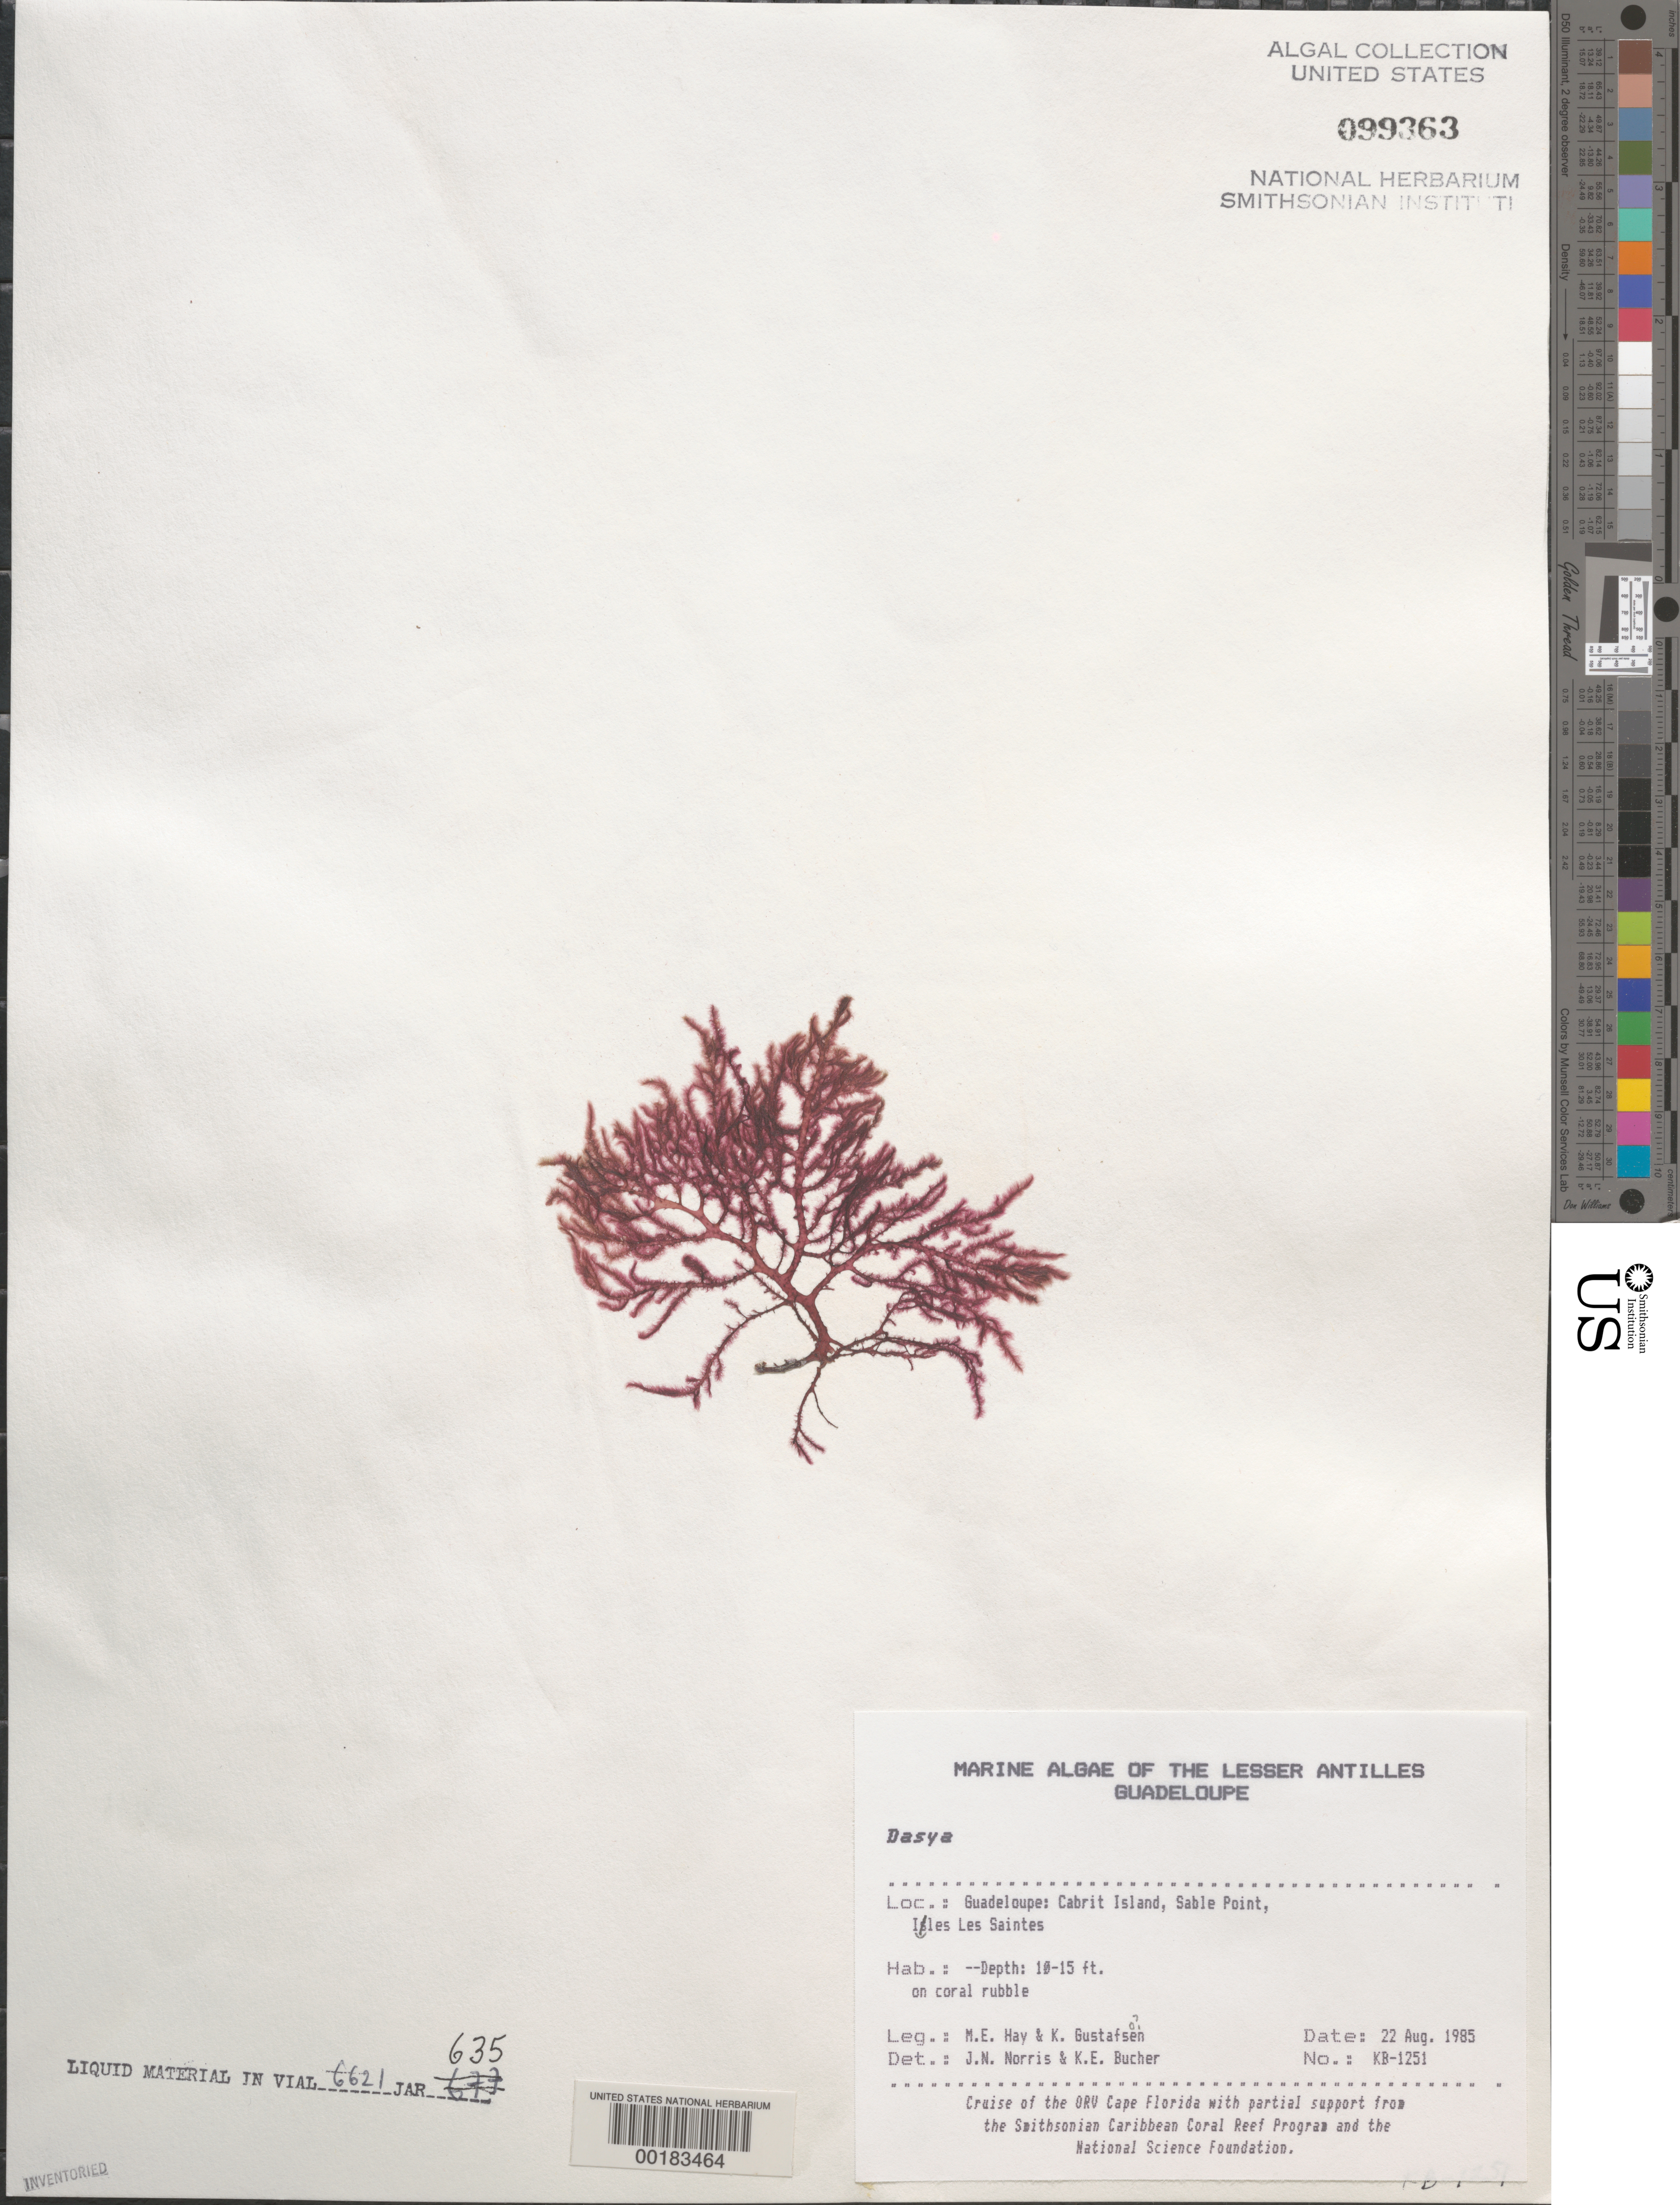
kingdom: Plantae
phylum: Rhodophyta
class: Florideophyceae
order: Ceramiales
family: Dasyaceae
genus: Dasya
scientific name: Dasya sp.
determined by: Norris, J. N.; Bucher, K. E.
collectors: M. E. Hay & K. Gustafson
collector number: KB-1251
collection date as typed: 22 Aug 1985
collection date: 1985-08-22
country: Guadeloupe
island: Cabrit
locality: Sable Point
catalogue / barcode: US 99363